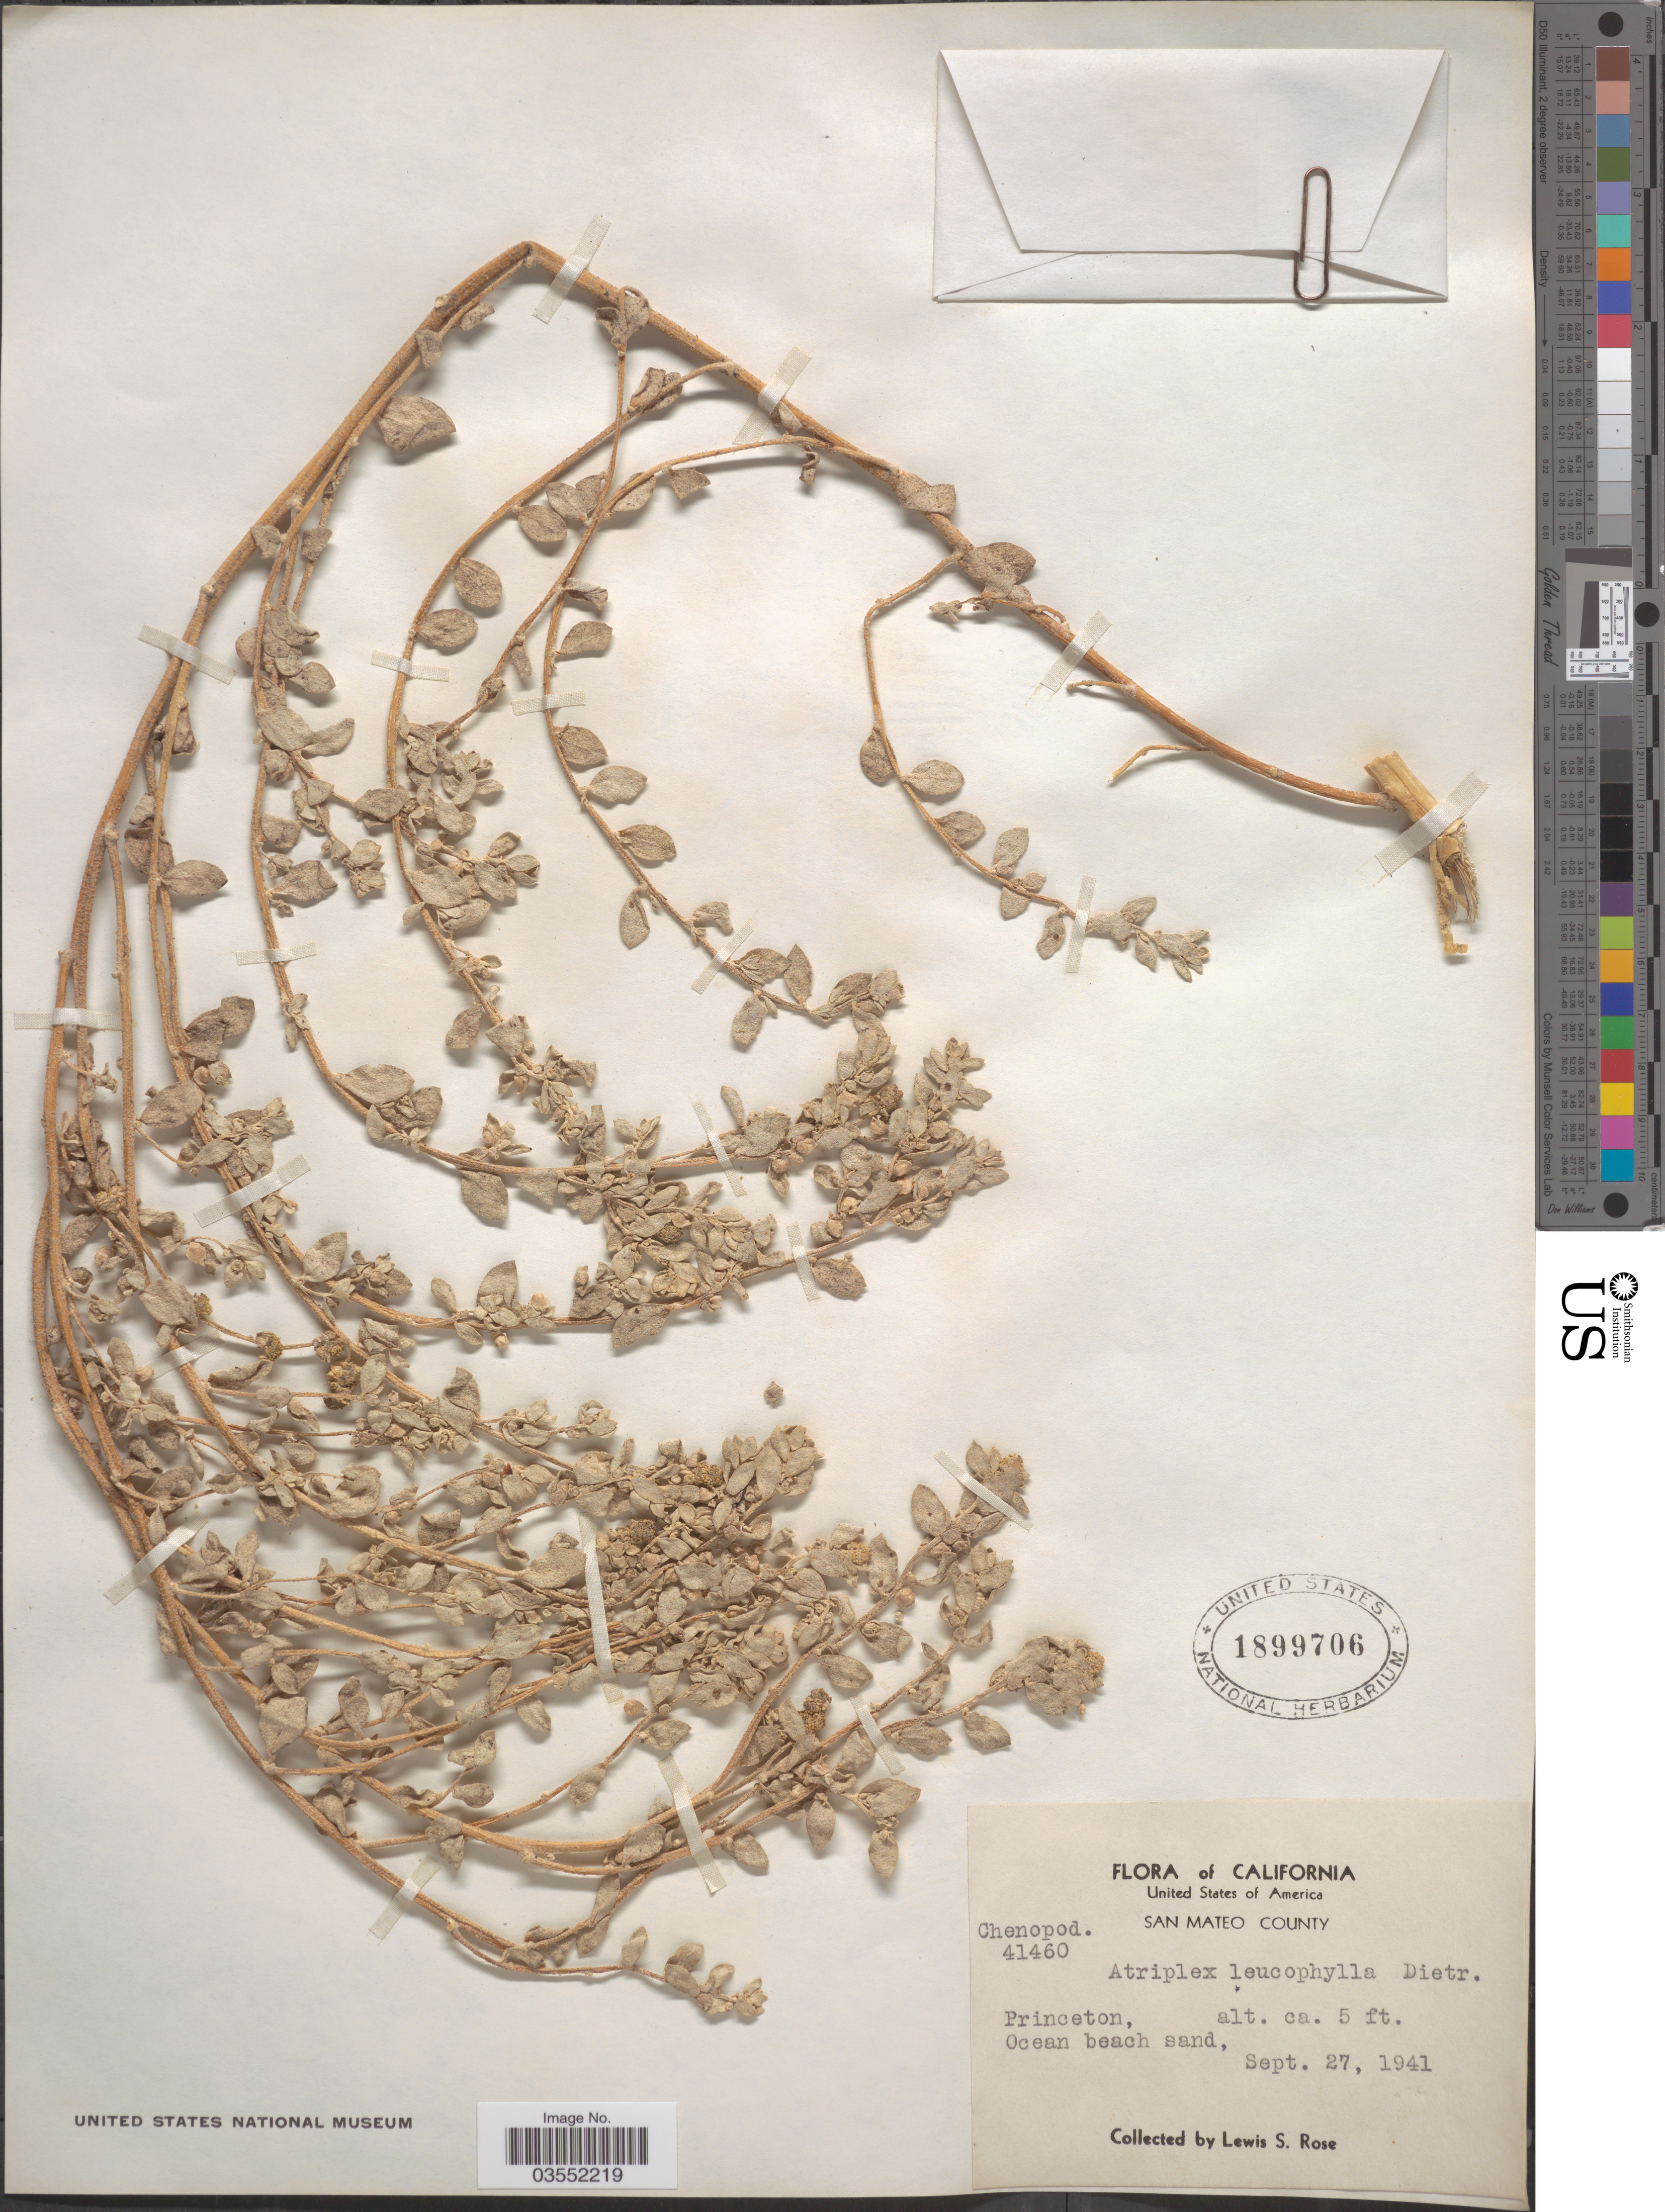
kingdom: Plantae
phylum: Tracheophyta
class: Magnoliopsida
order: Caryophyllales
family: Amaranthaceae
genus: Atriplex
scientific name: Atriplex leucophylla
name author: (Moq.) D. Dietr.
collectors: L. S. Rose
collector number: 41460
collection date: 1941-09-27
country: United States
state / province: California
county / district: San Mateo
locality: San Mateo County. Princeton, Ocean beach sand.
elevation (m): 2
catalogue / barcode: US 1899706